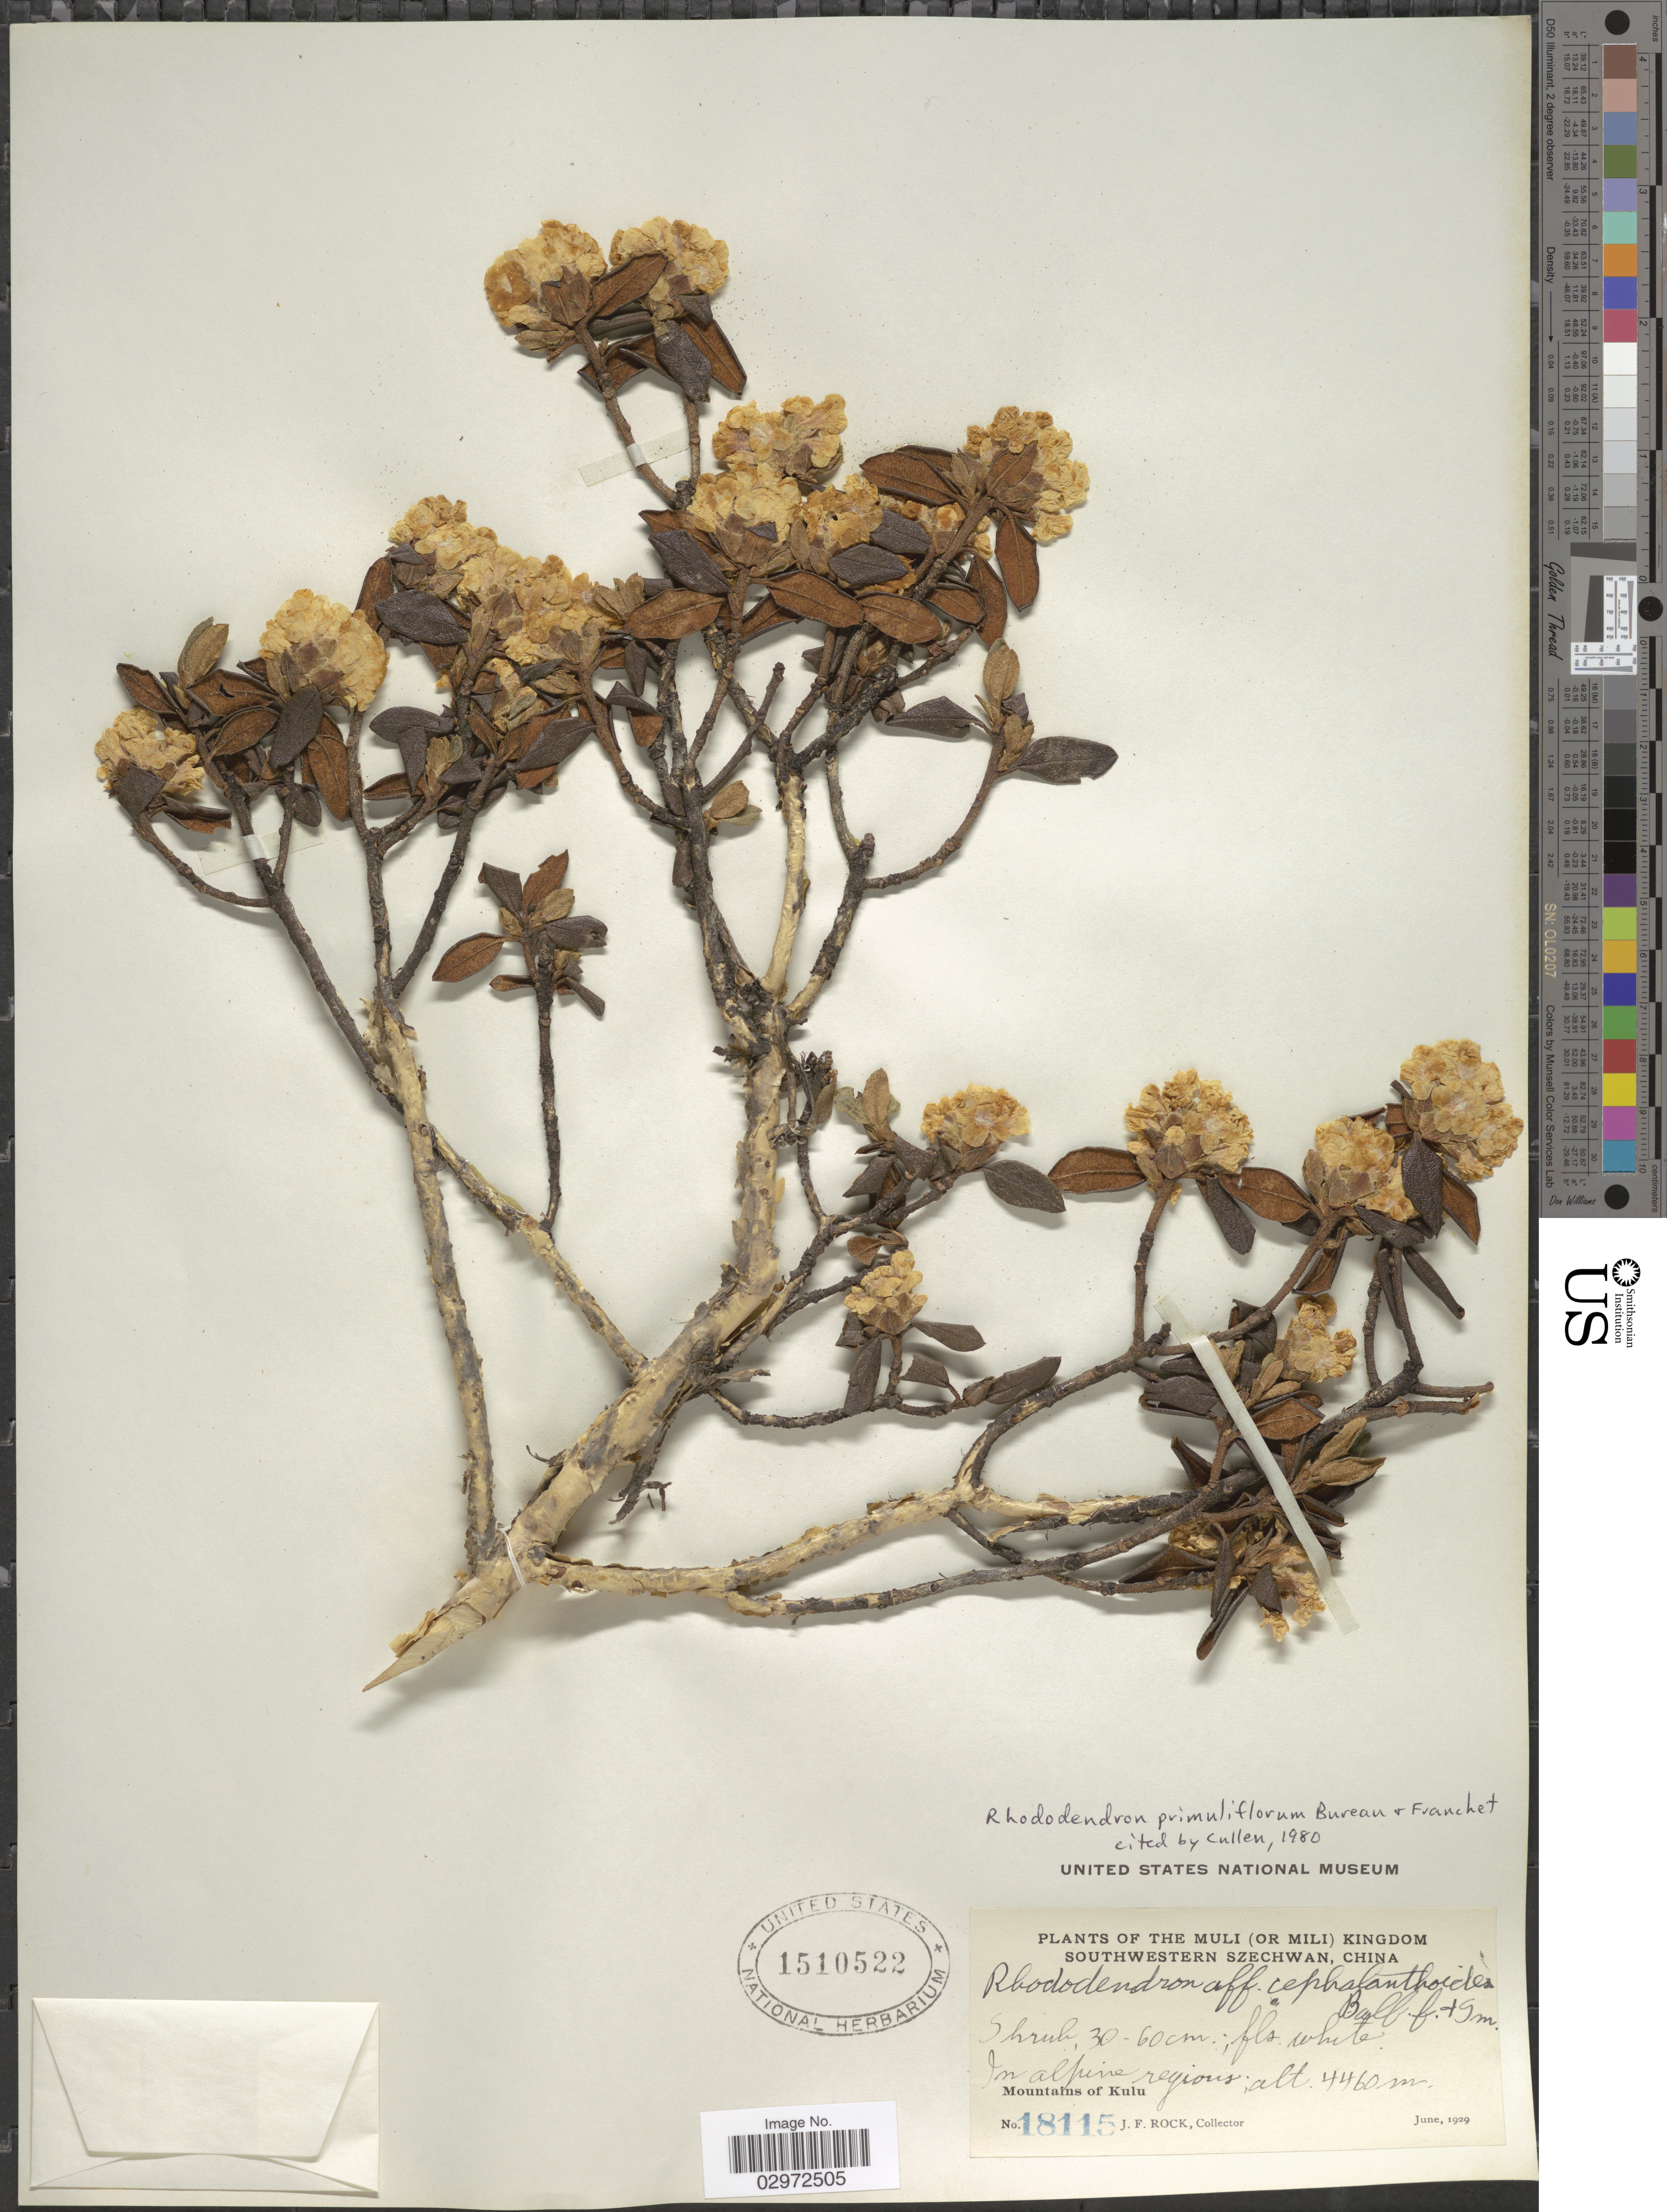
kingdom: Plantae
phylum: Tracheophyta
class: Magnoliopsida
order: Ericales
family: Ericaceae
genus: Rhododendron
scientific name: Rhododendron primuliflorum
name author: É. Bureau & Franch.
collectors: J. Rock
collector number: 18115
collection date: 1929-06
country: China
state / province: Sichuan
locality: The Muli (Or Mili) Kingdom, Southwestern Szechuan, Mountains of Kulu.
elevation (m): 4460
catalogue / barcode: US 1510522